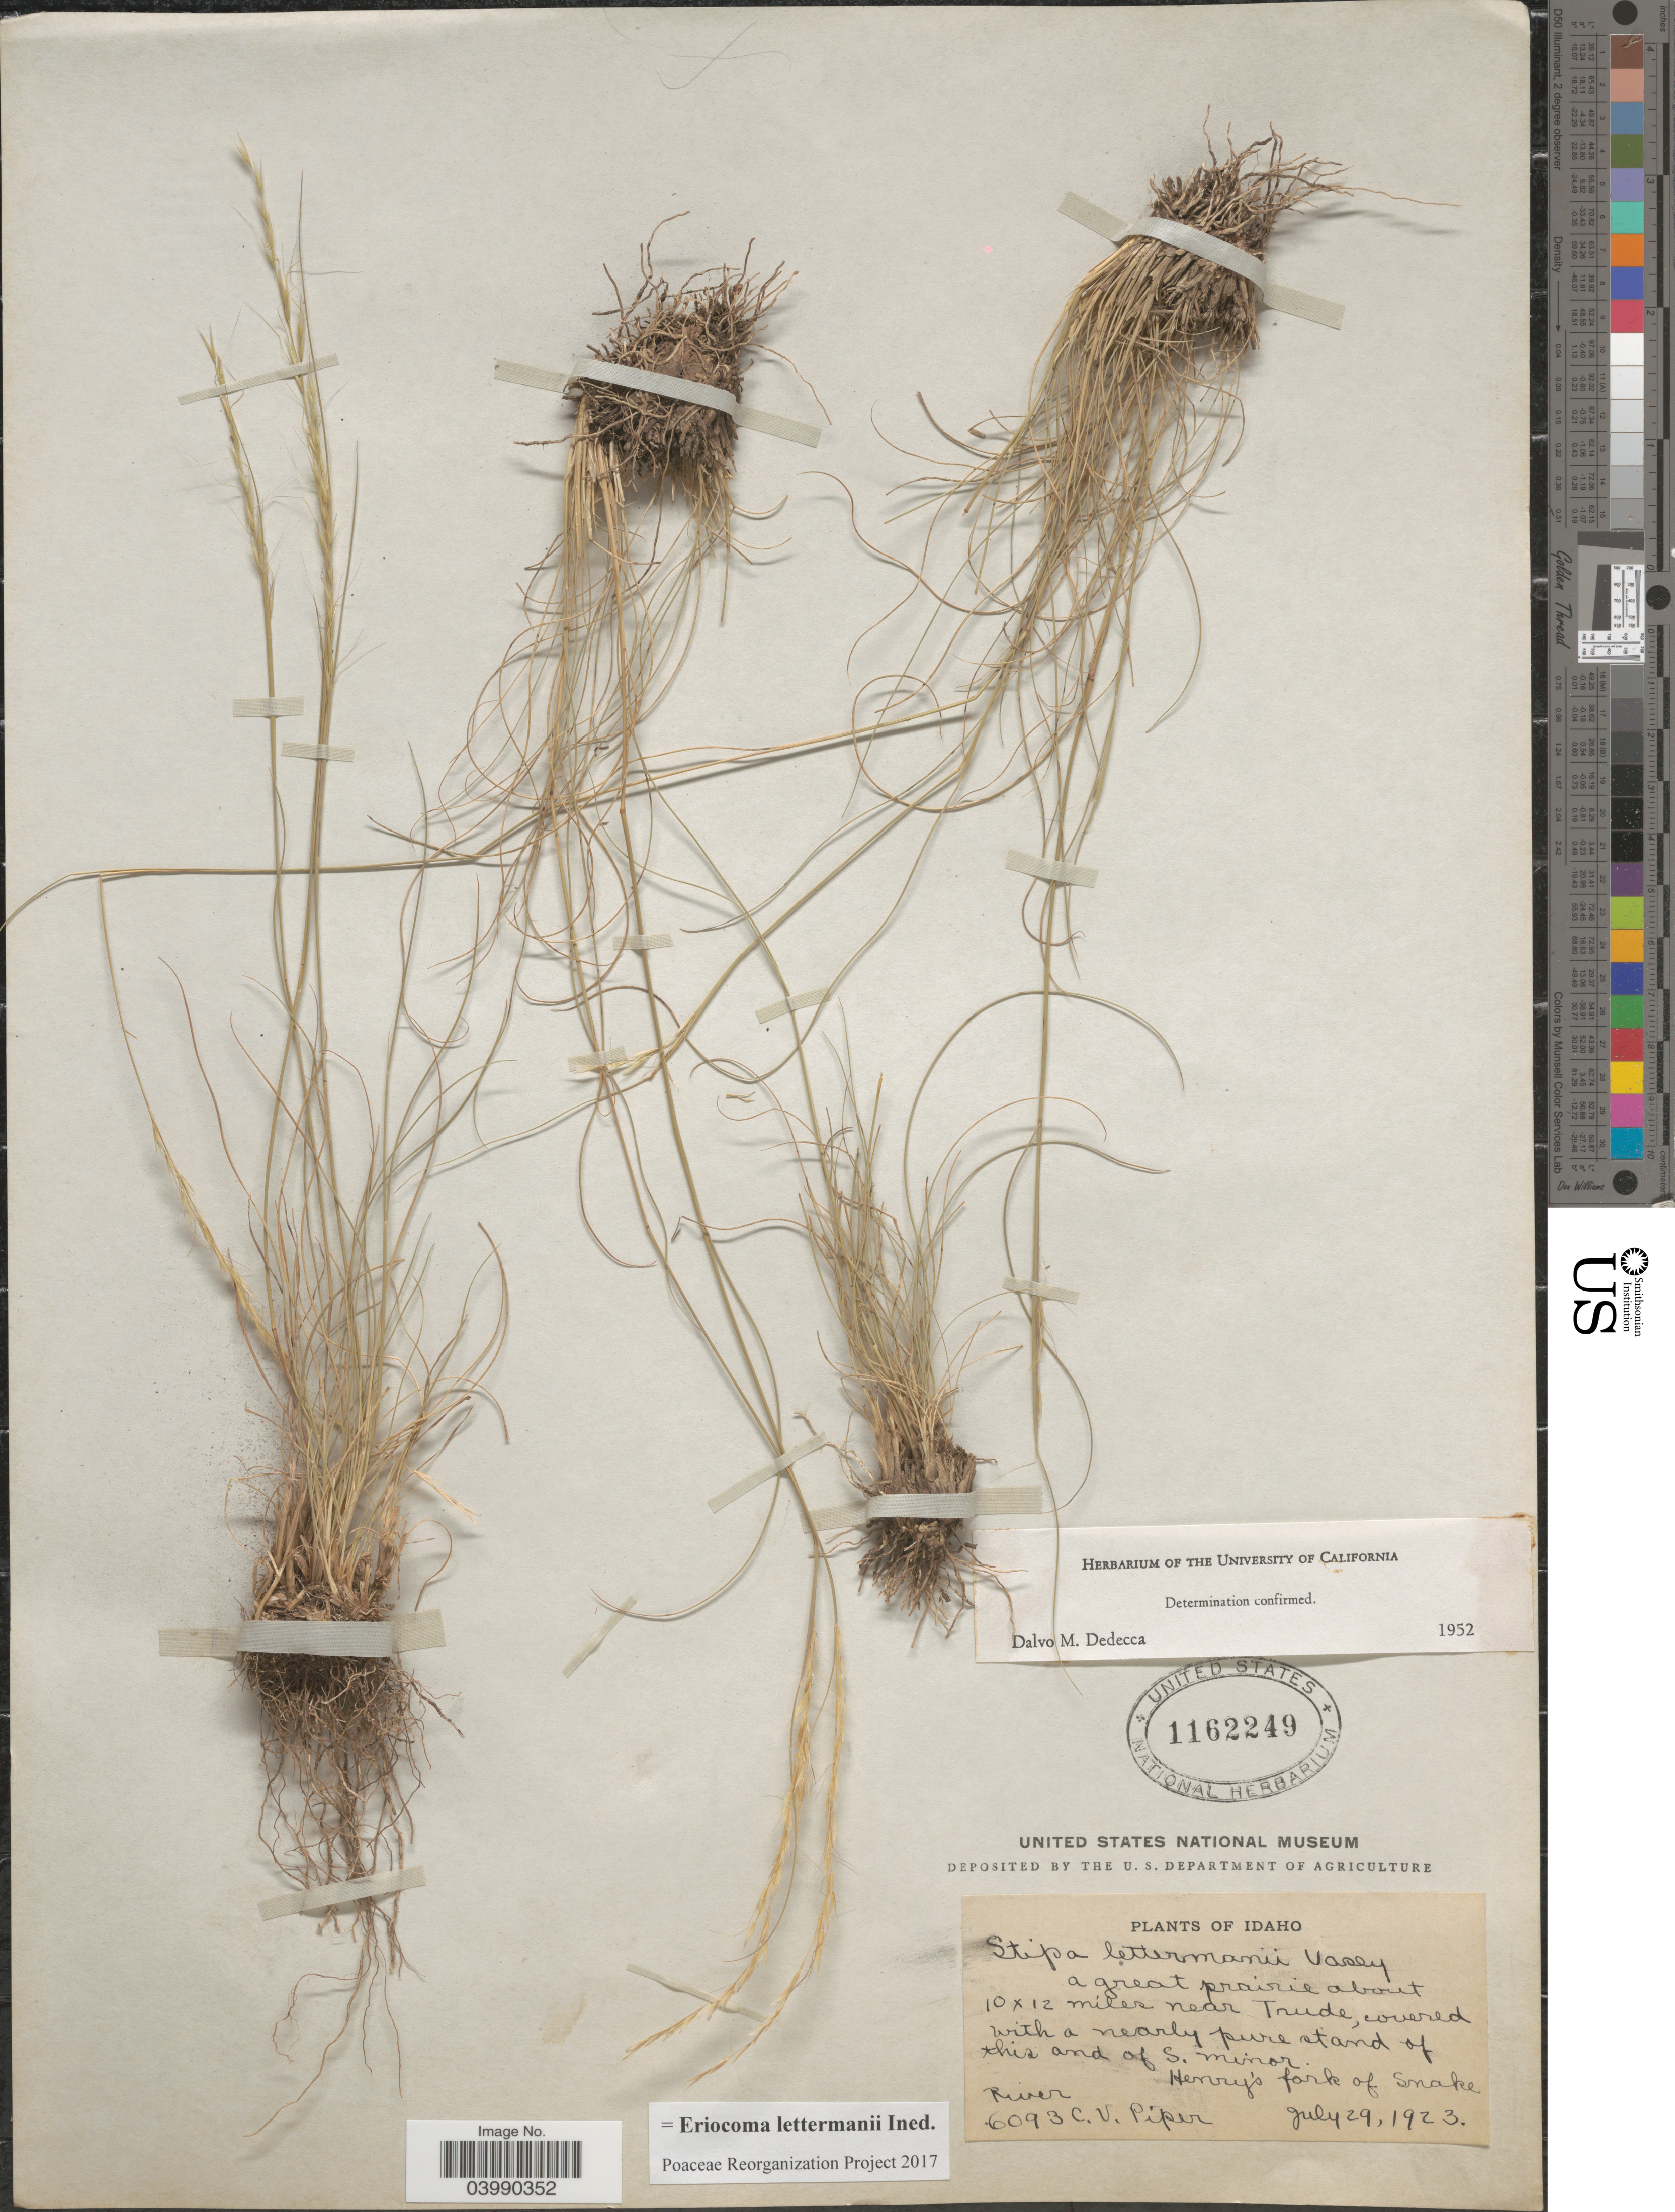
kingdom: Plantae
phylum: Tracheophyta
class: Liliopsida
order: Poales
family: Poaceae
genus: Eriocoma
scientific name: Eriocoma lettermanii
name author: (Vasey) Romasch.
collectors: C. V. Piper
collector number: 6093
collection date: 1923-07-29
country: United States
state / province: Idaho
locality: A great prairie about 10x12 miles near Trude, covered with a nearly pure stand of this and of S. minor. Henry's fork of Snake River.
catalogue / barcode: US 1162249